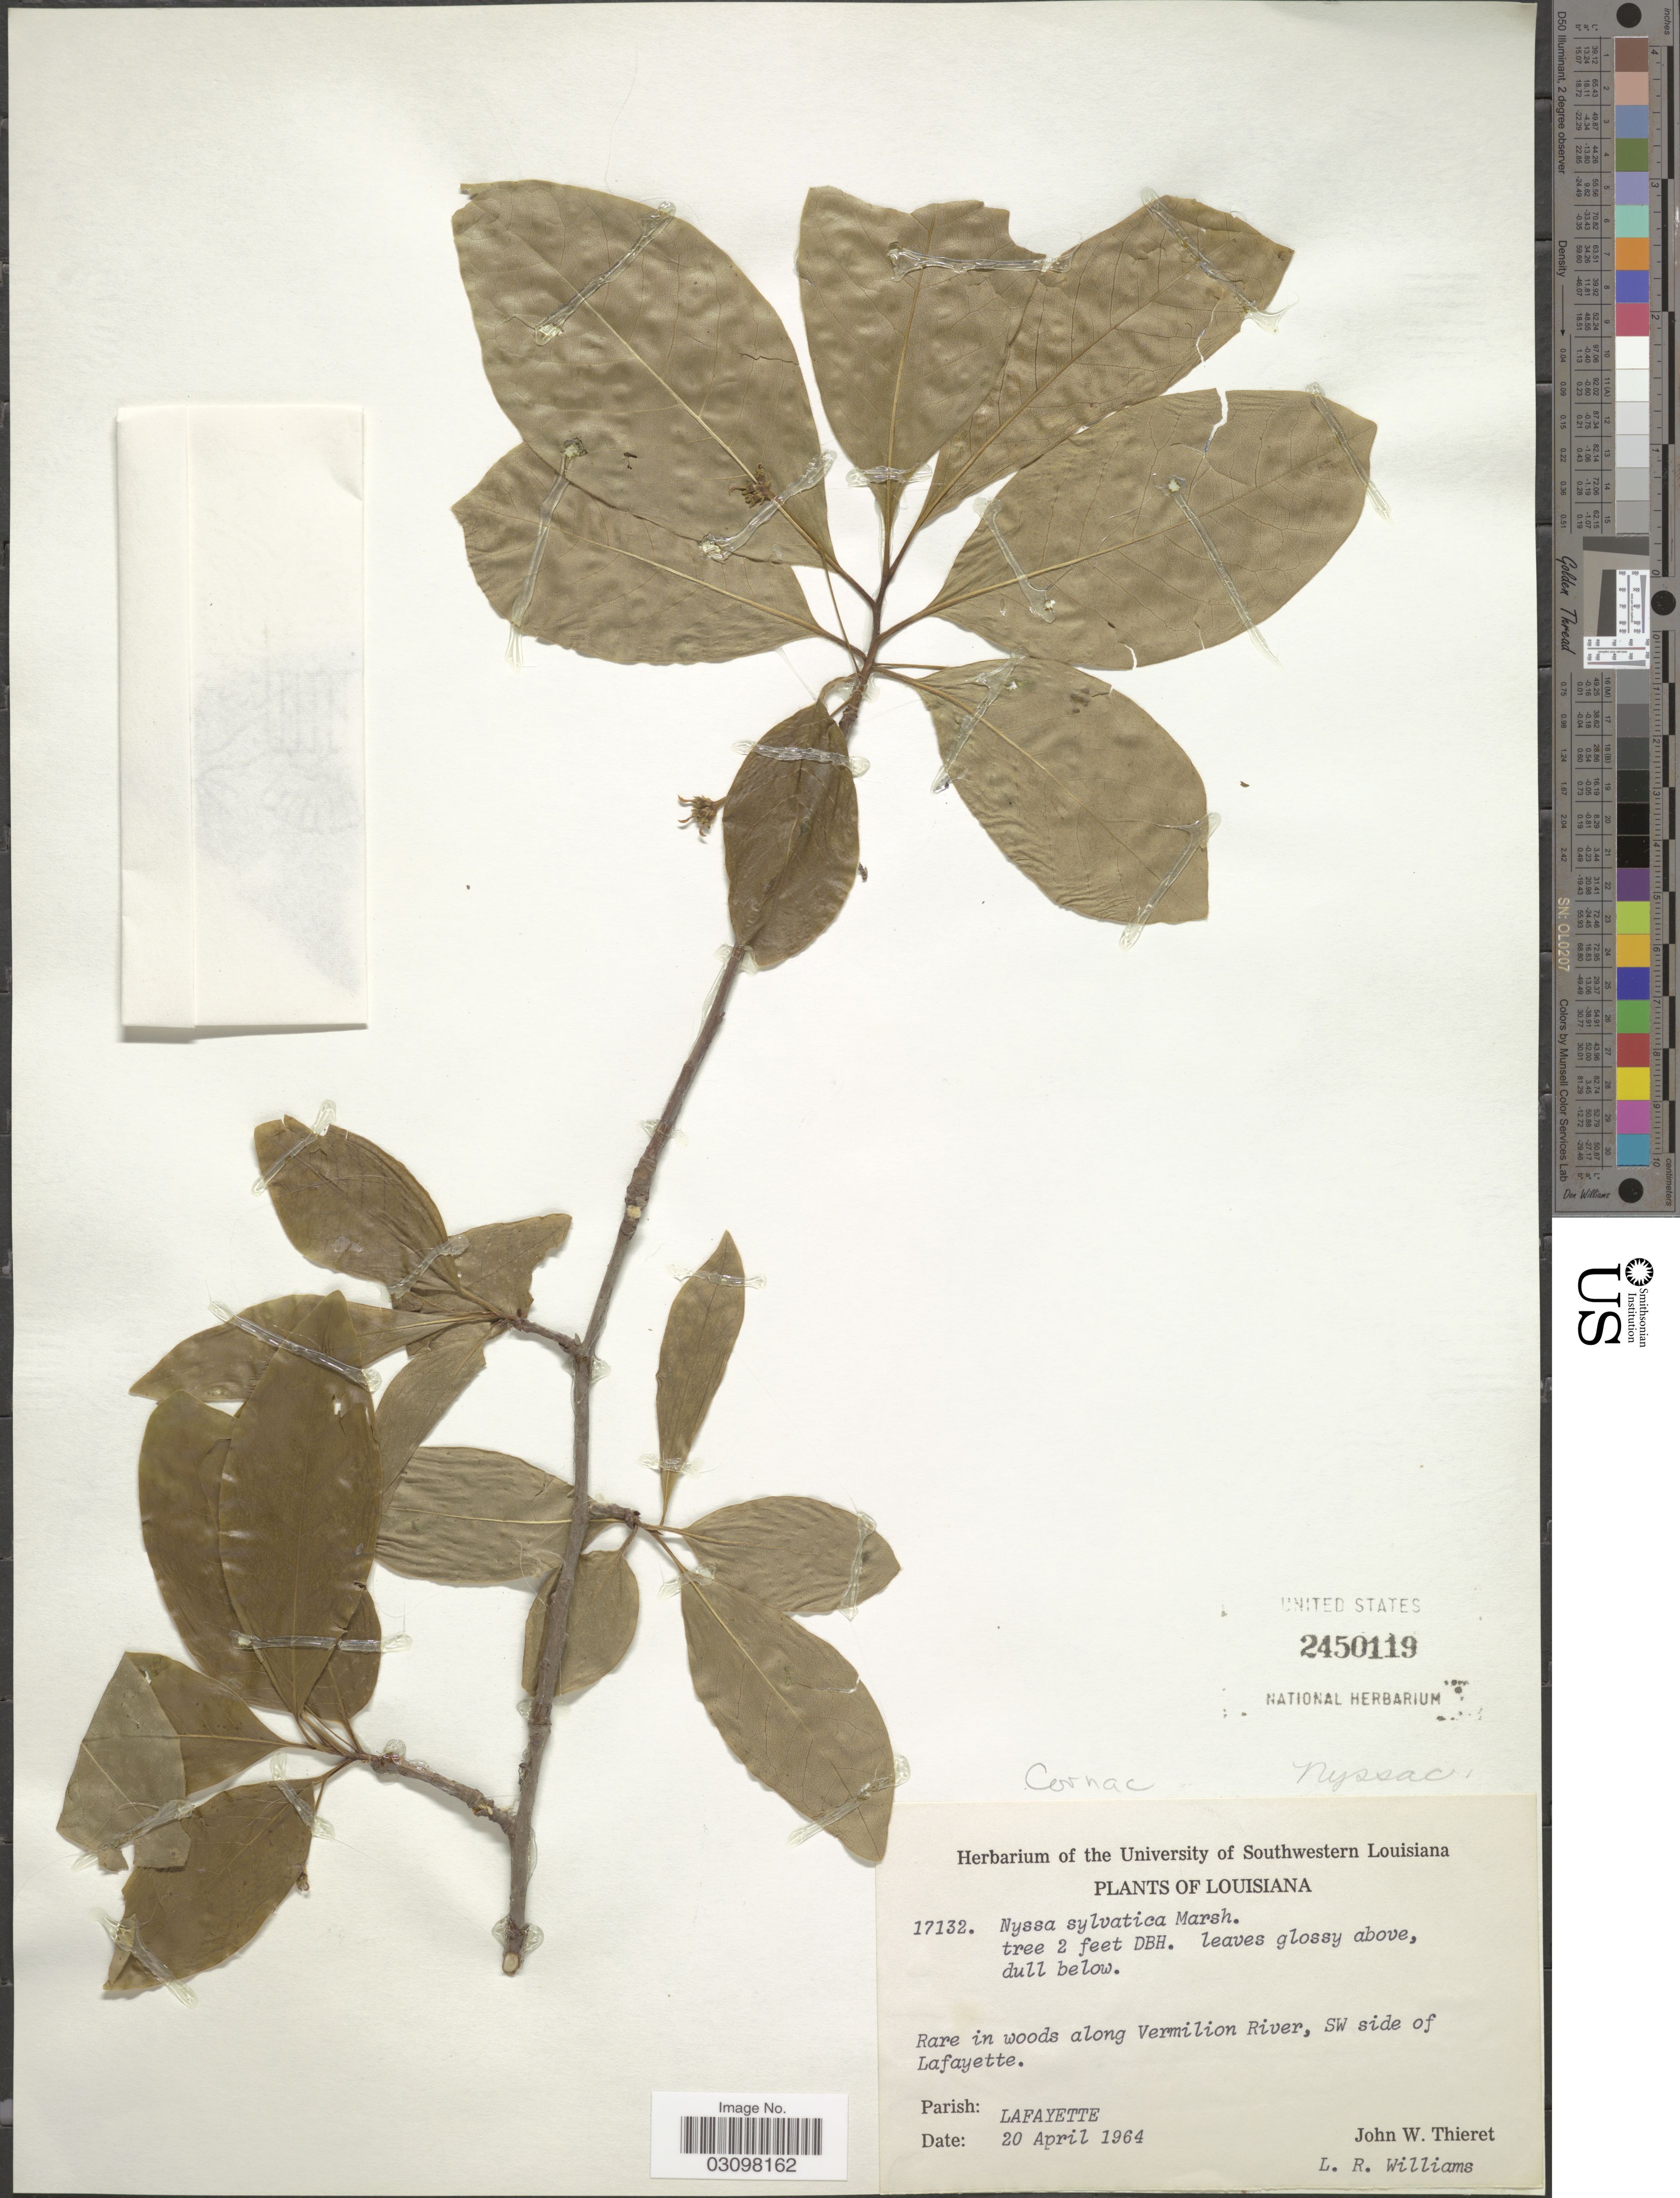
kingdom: Plantae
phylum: Tracheophyta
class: Magnoliopsida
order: Cornales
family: Nyssaceae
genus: Nyssa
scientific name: Nyssa sylvatica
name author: Marshall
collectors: J. W. Thieret & L. Williams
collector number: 17132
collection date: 1964-04-20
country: United States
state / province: Louisiana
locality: Rare in woods along Vermilion River, SW side of Lafayette. Parish: Lafayette.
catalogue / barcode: US 2450119